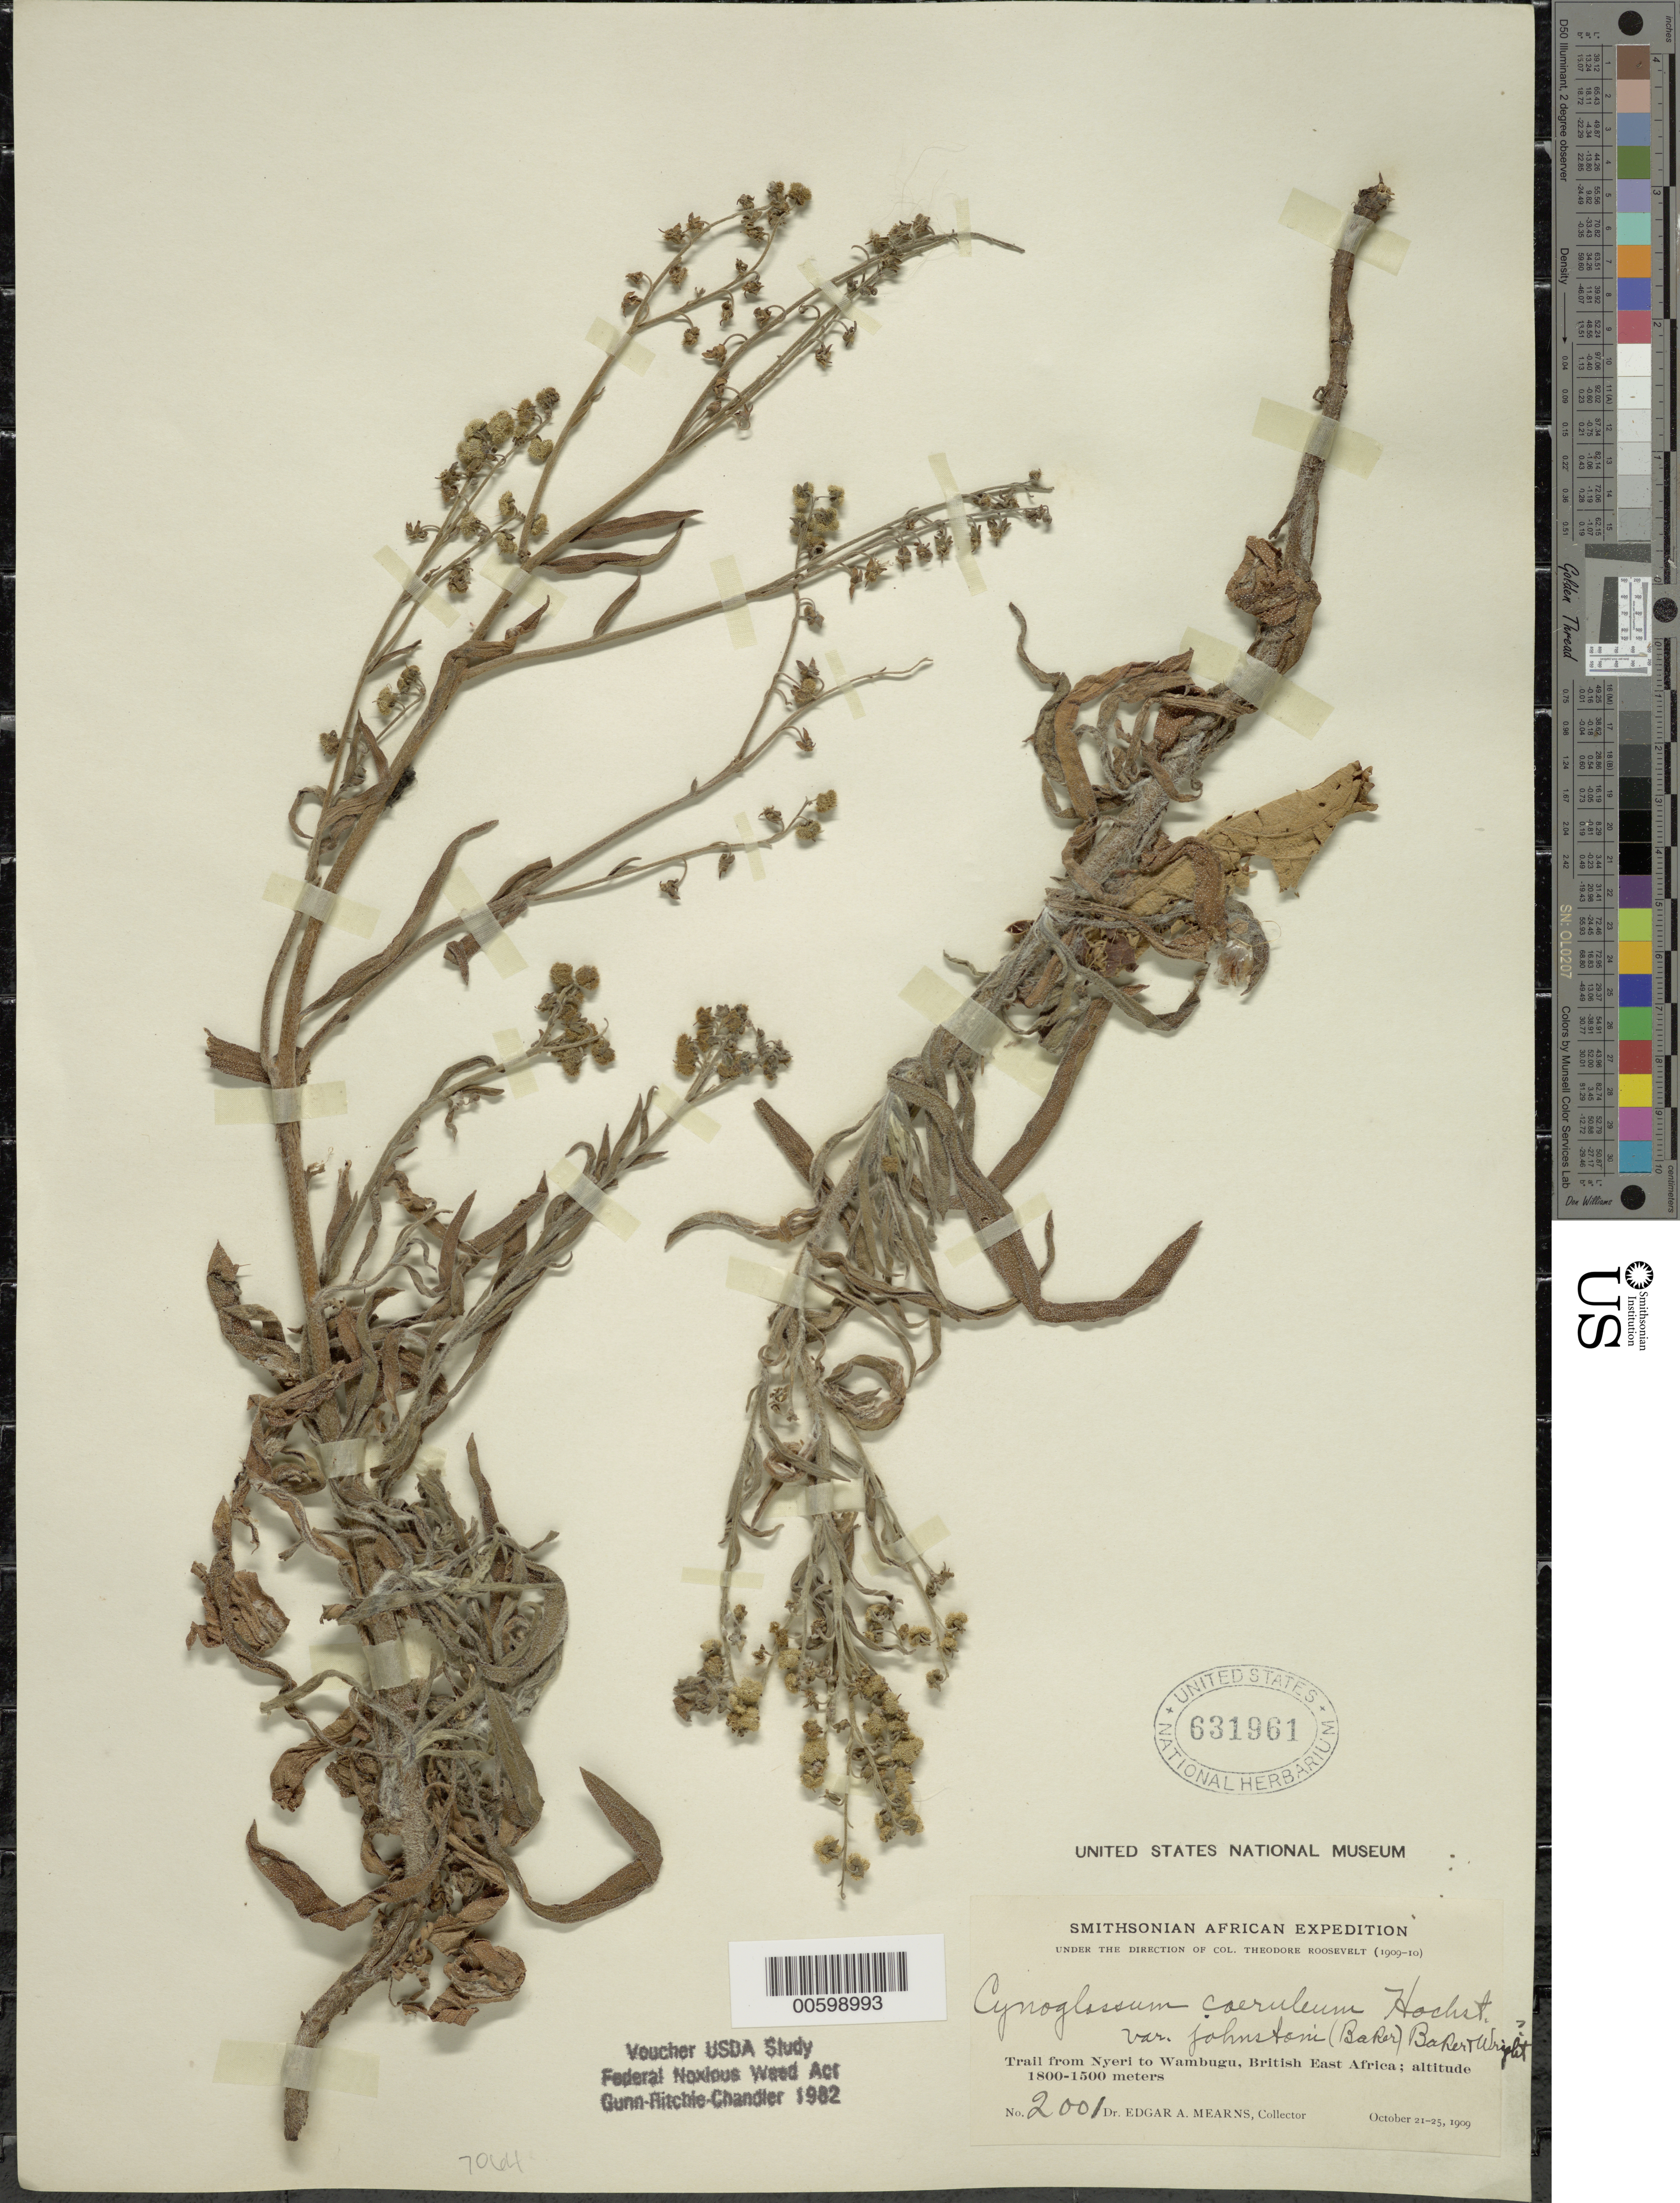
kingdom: Plantae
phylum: Tracheophyta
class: Magnoliopsida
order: Boraginales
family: Boraginaceae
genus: Cynoglossum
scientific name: Cynoglossum coeruleum var. johnstonii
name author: Hochst.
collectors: E. A. Mearns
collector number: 2001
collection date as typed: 21 Oct 1909 to 25 Oct 1909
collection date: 1909-10-21/1909-10-25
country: Kenya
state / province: Nyeri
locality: Trail from Nyeri to Wambugu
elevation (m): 1800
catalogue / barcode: US 631961